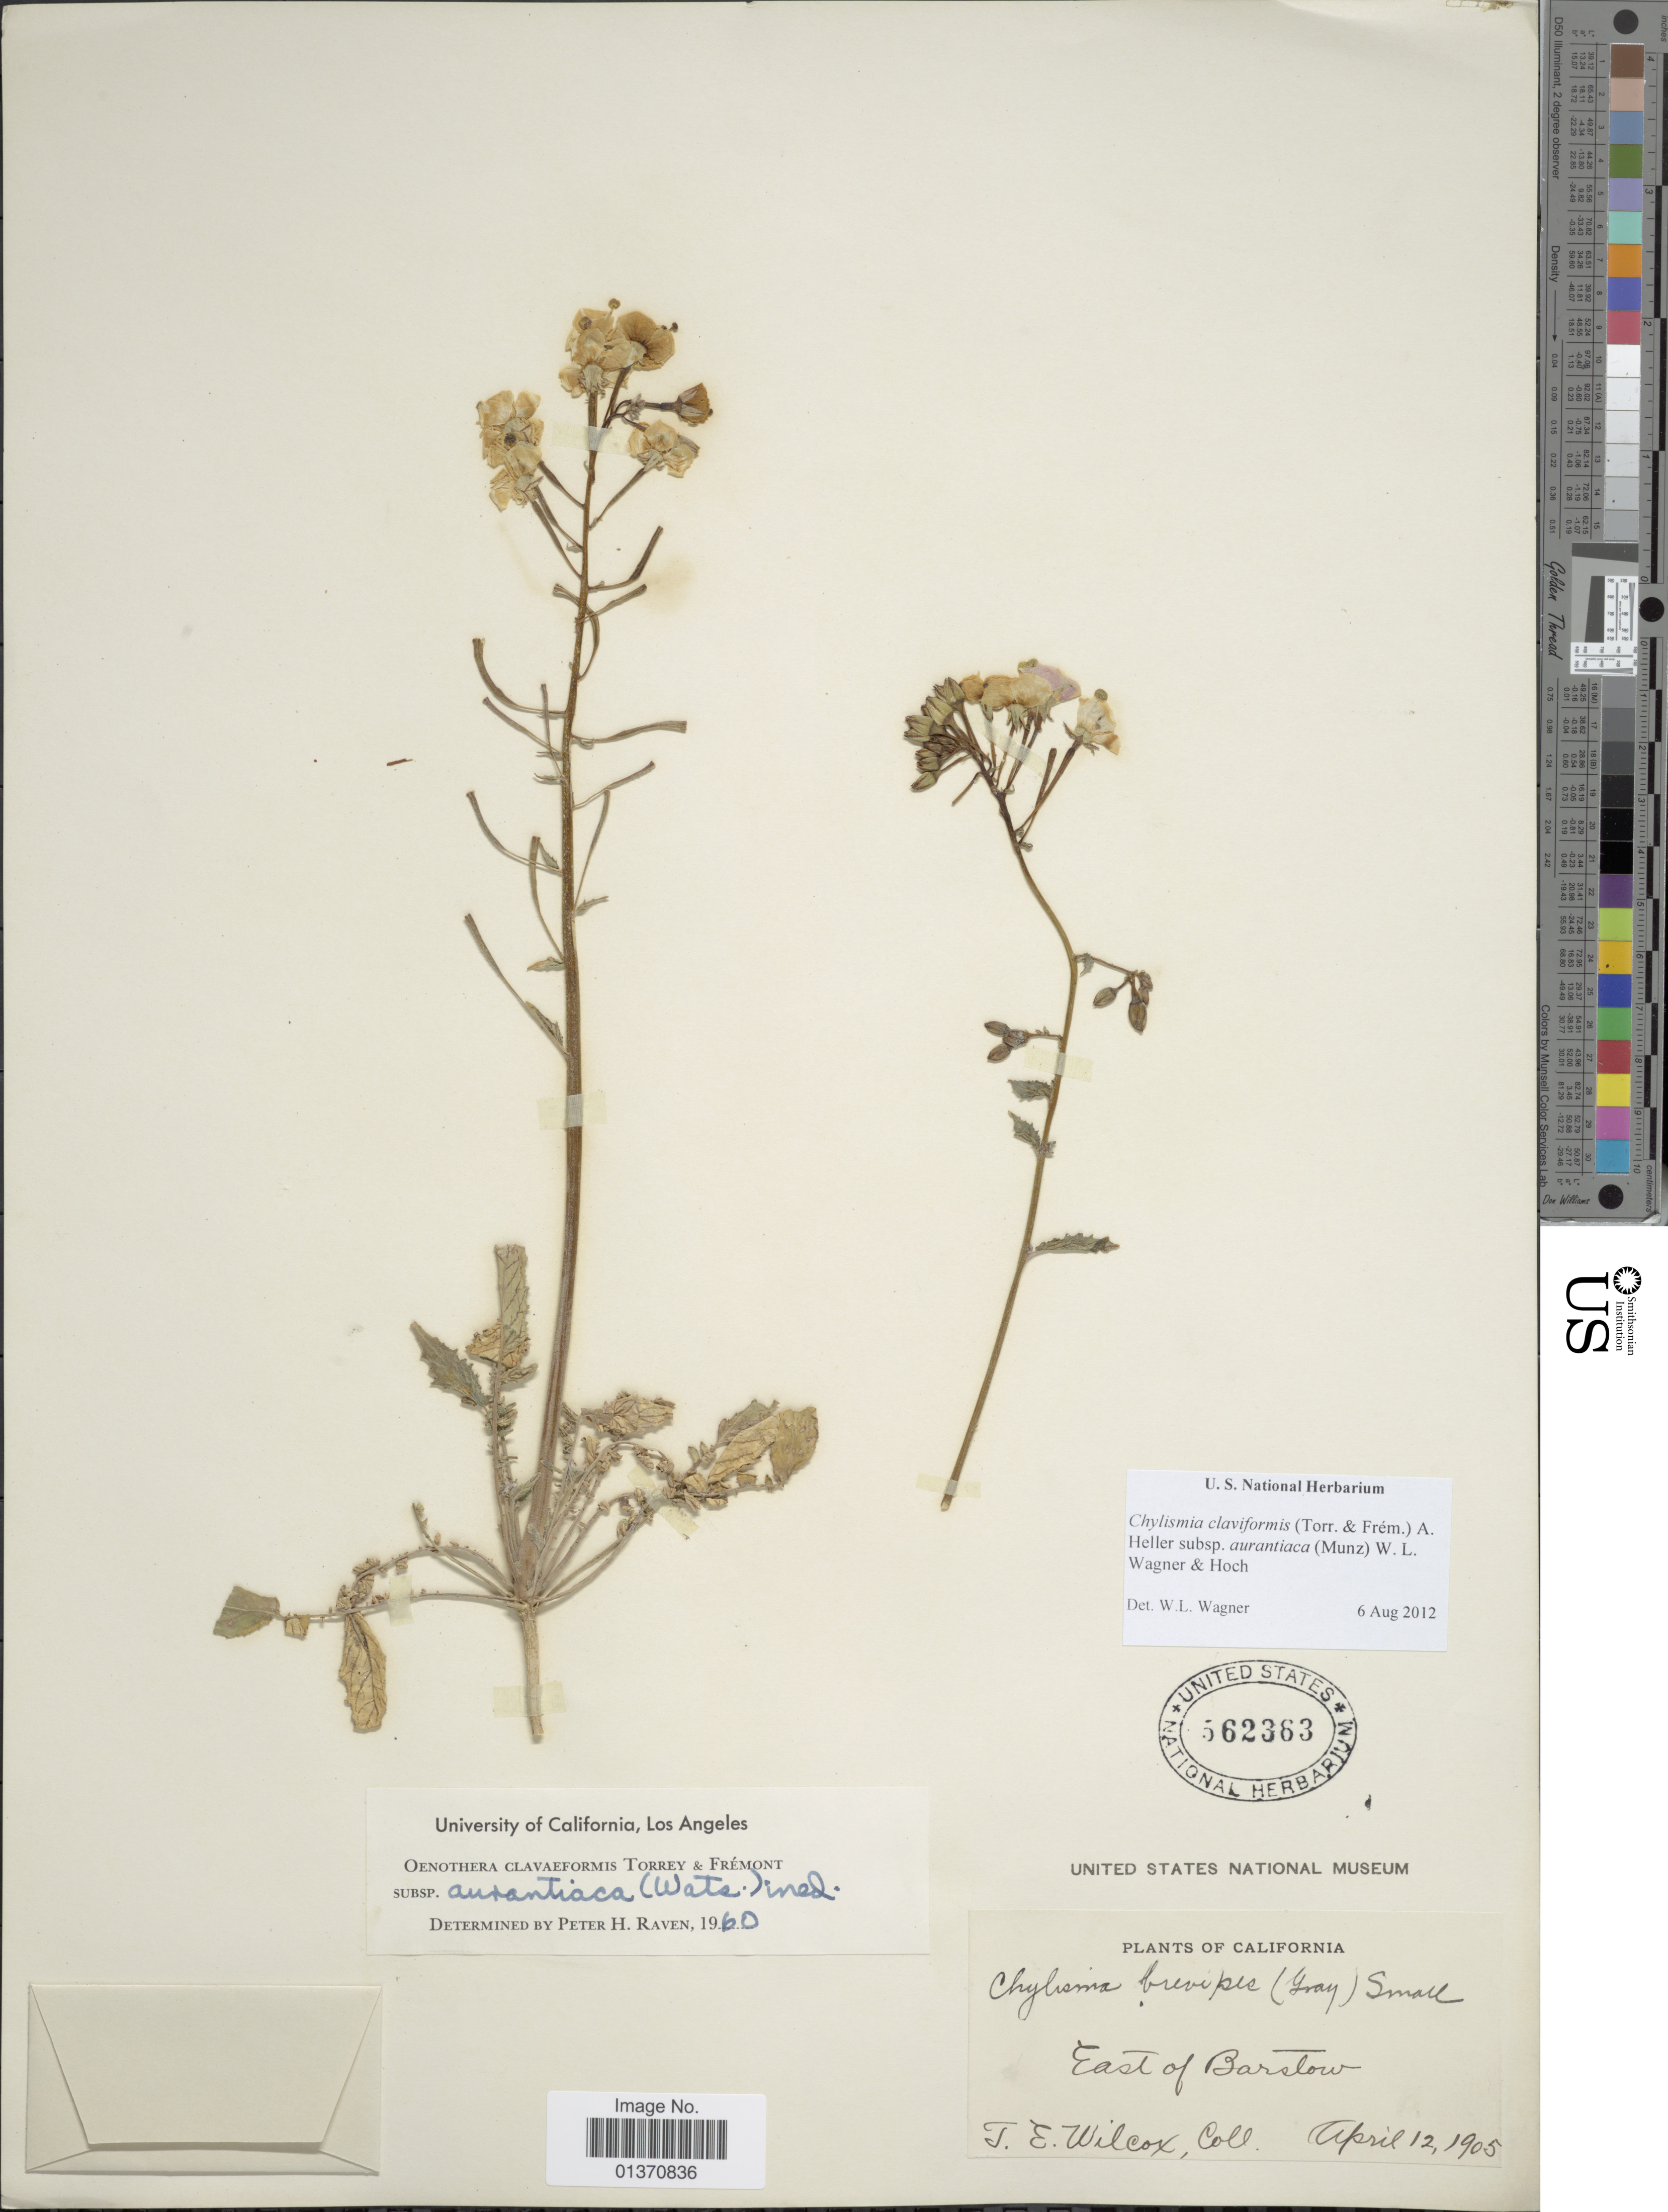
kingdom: Plantae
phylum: Tracheophyta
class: Magnoliopsida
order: Myrtales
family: Onagraceae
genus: Chylismia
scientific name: Chylismia claviformis subsp. aurantiaca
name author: (Munz) W.L. Wagner & Hoch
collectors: T. E. Wilcox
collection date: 1905-04-12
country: United States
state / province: California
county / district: San Bernardino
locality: East of Barstow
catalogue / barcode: US 562383